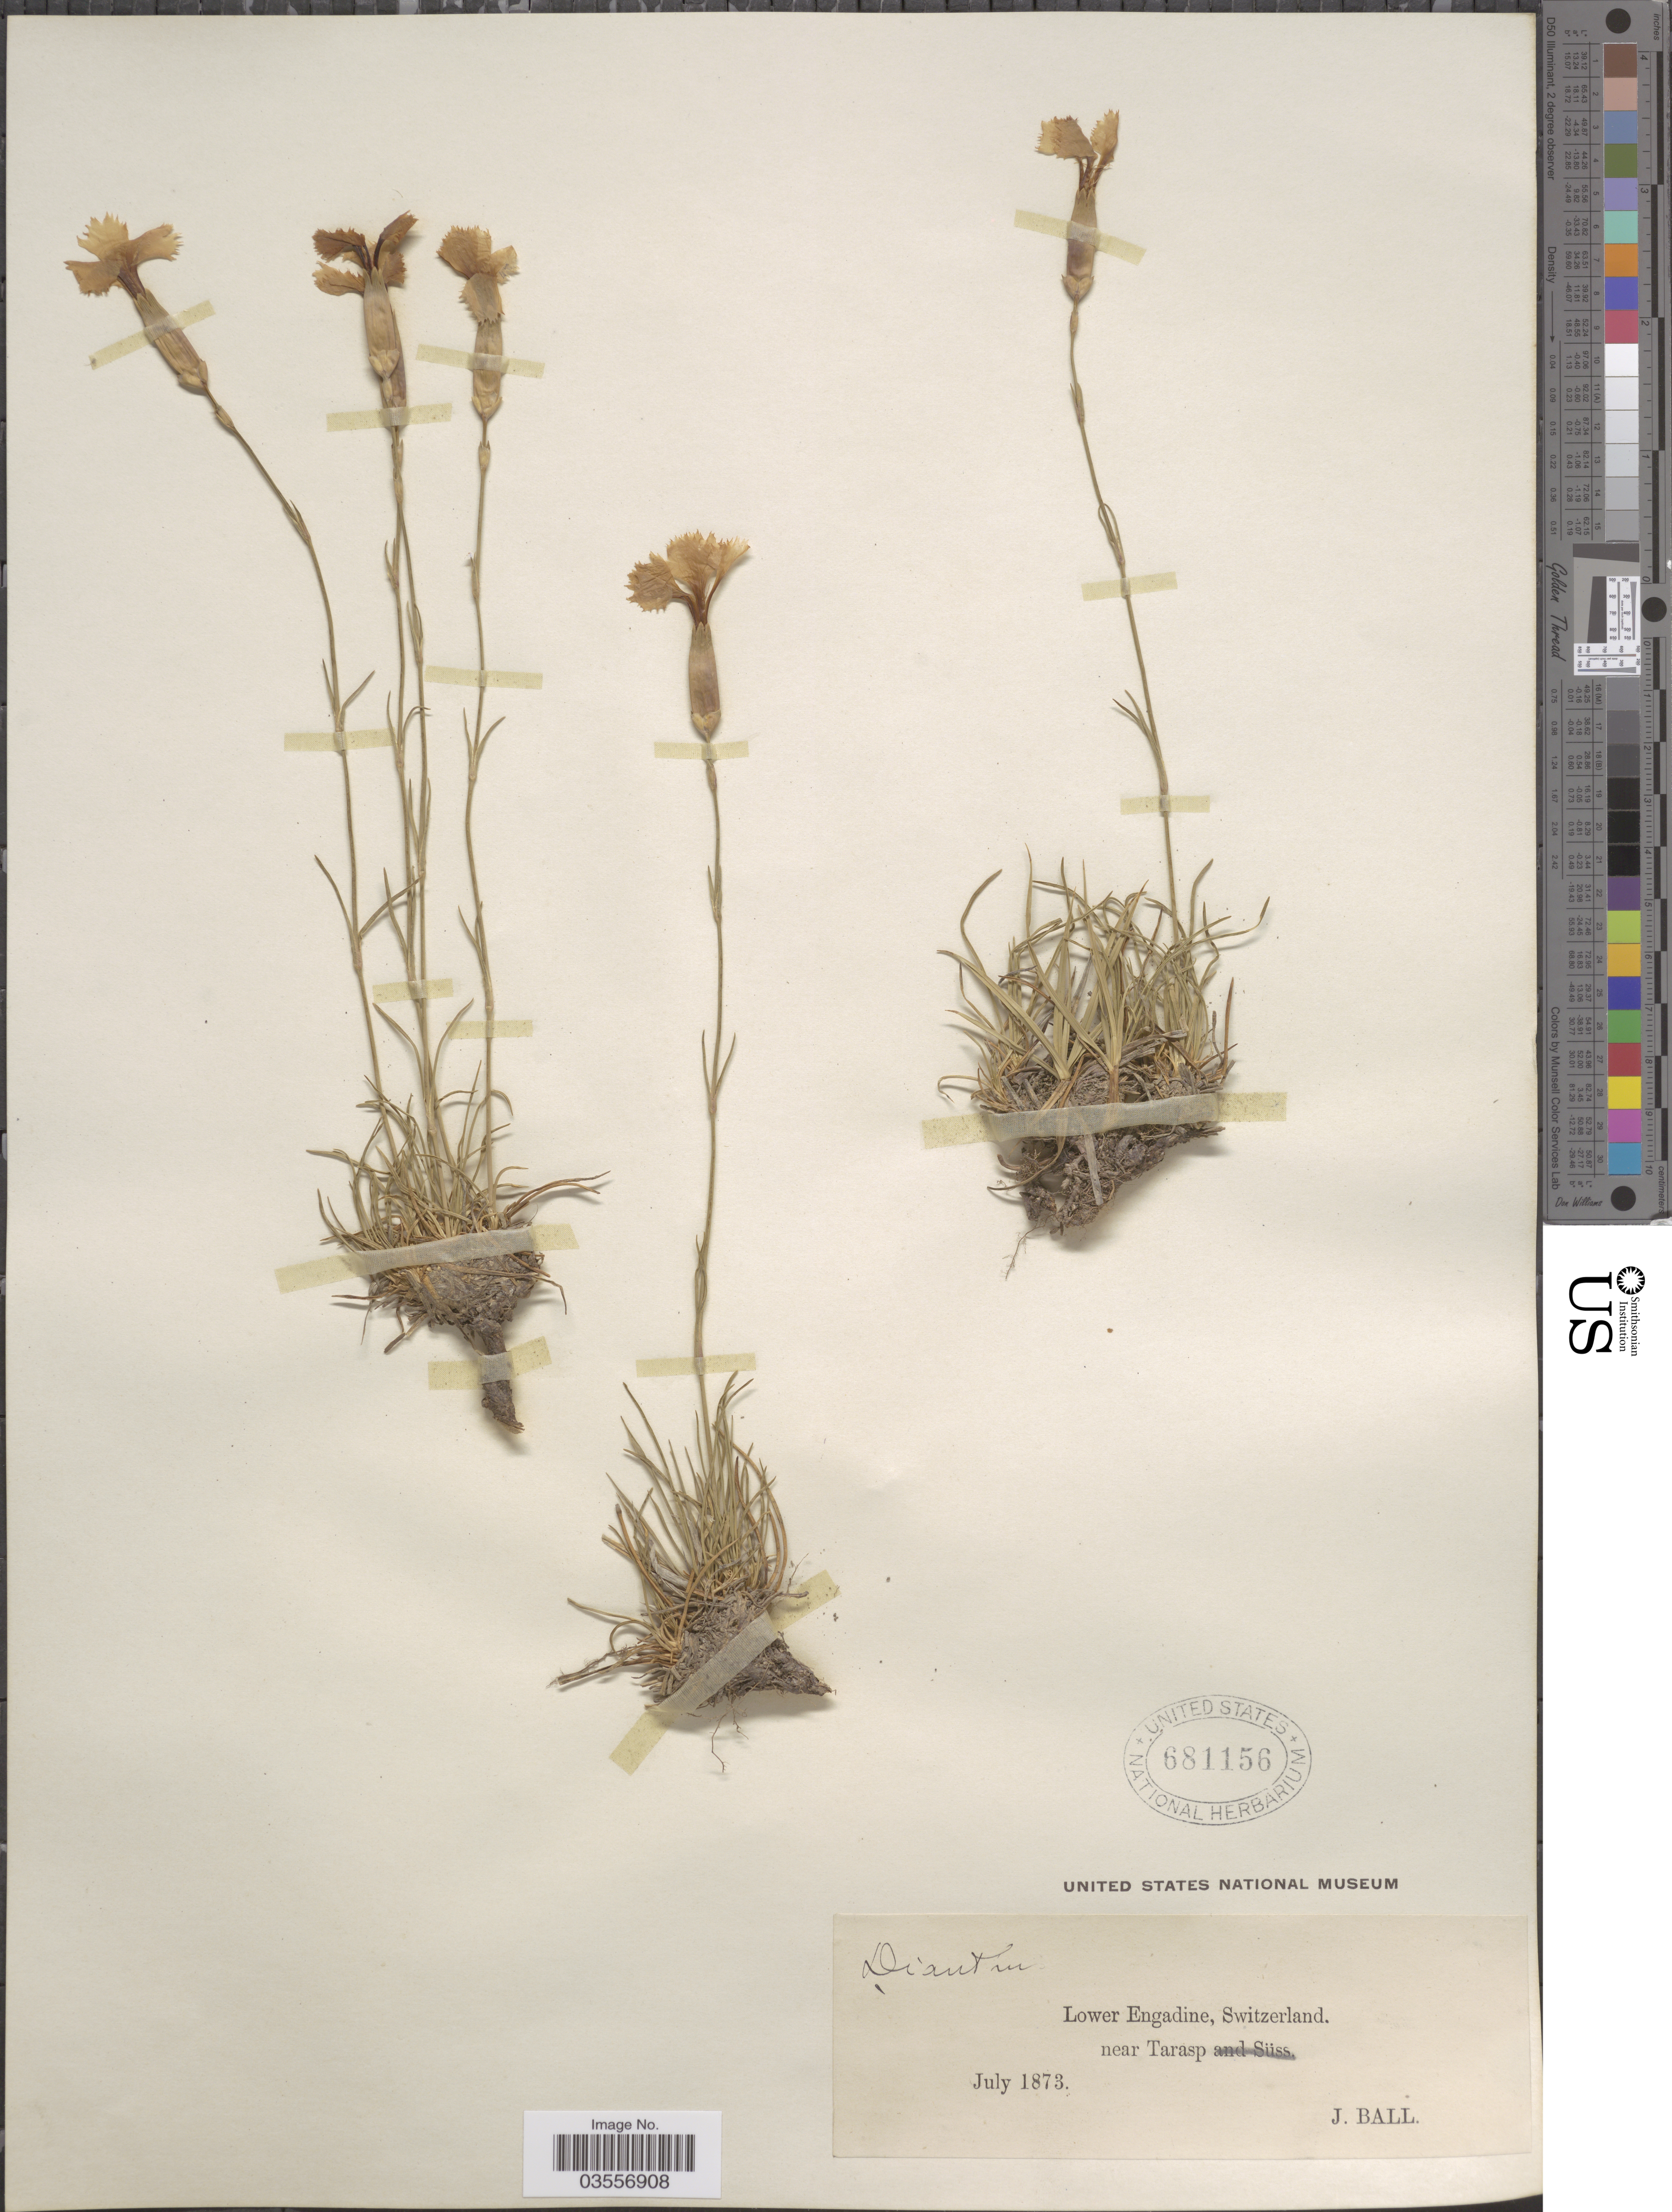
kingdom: Plantae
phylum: Tracheophyta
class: Magnoliopsida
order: Caryophyllales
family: Caryophyllaceae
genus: Dianthus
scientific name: Dianthus sp.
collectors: J. Ball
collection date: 1873-07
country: Switzerland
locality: Lower Engadine, near Tarasp.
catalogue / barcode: US 681156